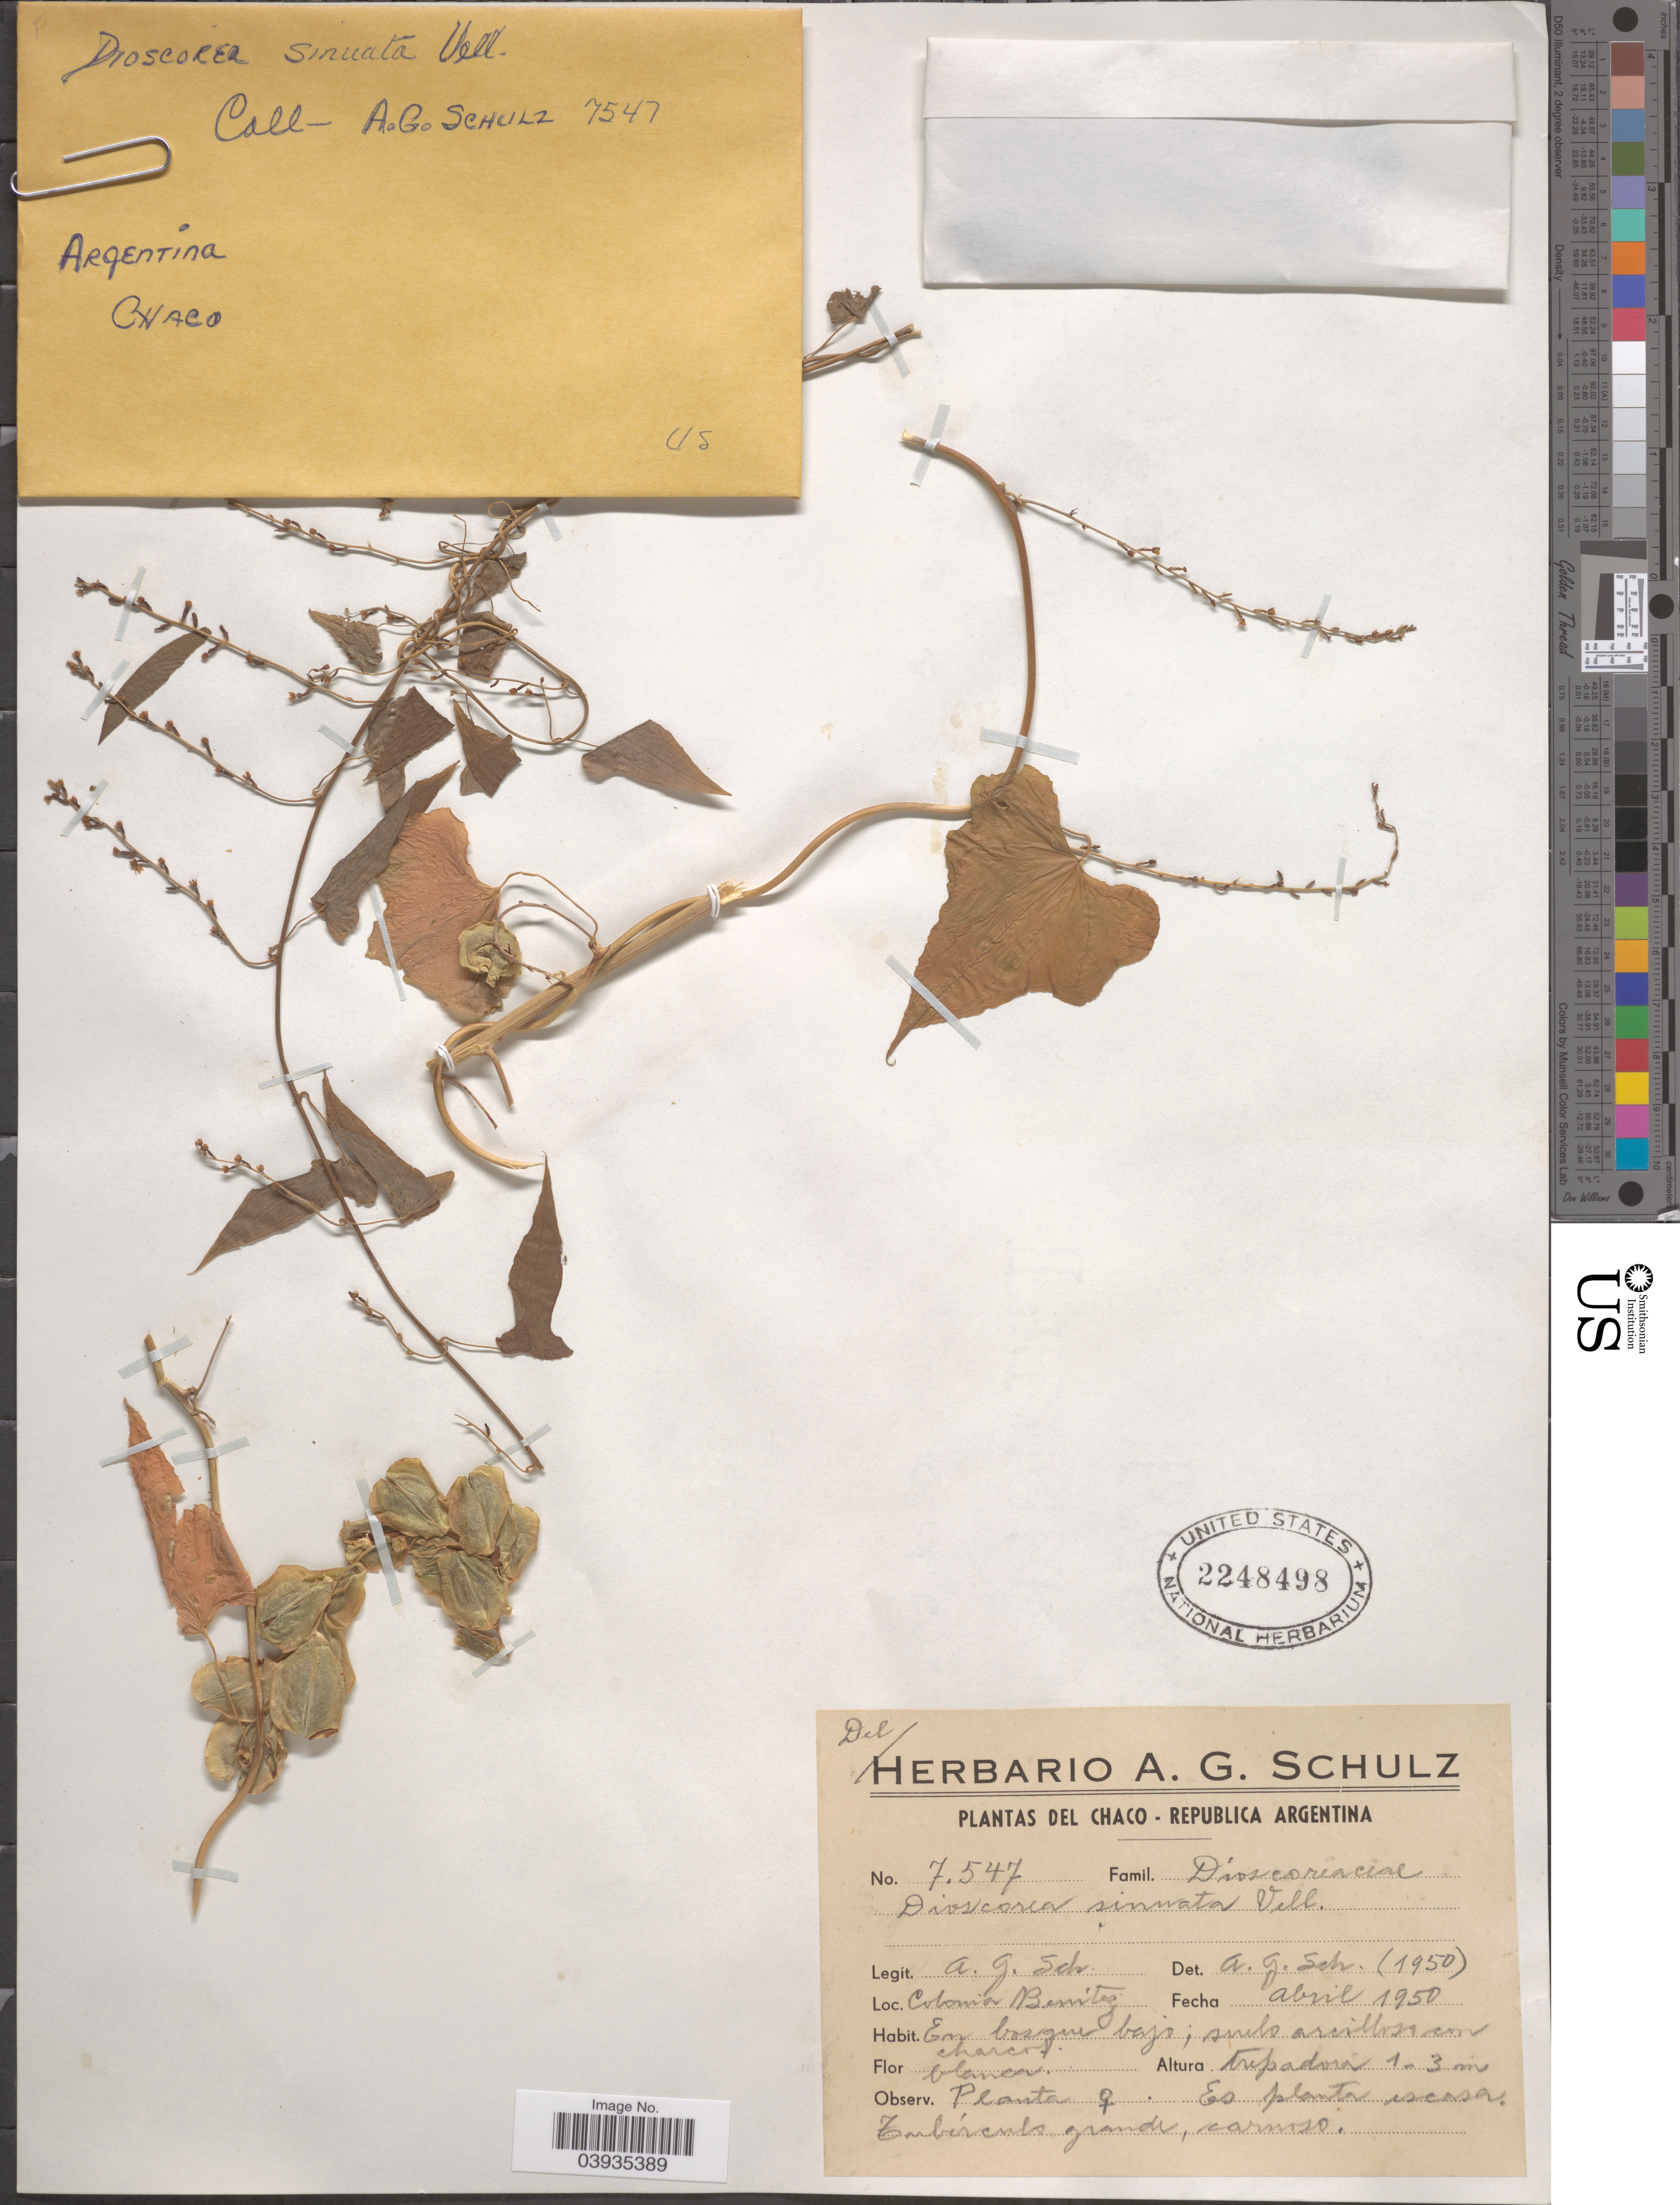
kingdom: Plantae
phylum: Tracheophyta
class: Liliopsida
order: Dioscoreales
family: Dioscoreaceae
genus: Dioscorea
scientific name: Dioscorea sinuata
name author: Vell.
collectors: A. G. Schulz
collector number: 7547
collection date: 1950-04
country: Argentina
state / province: Chaco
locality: Colonia Benitez.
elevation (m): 1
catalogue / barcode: US 2248498